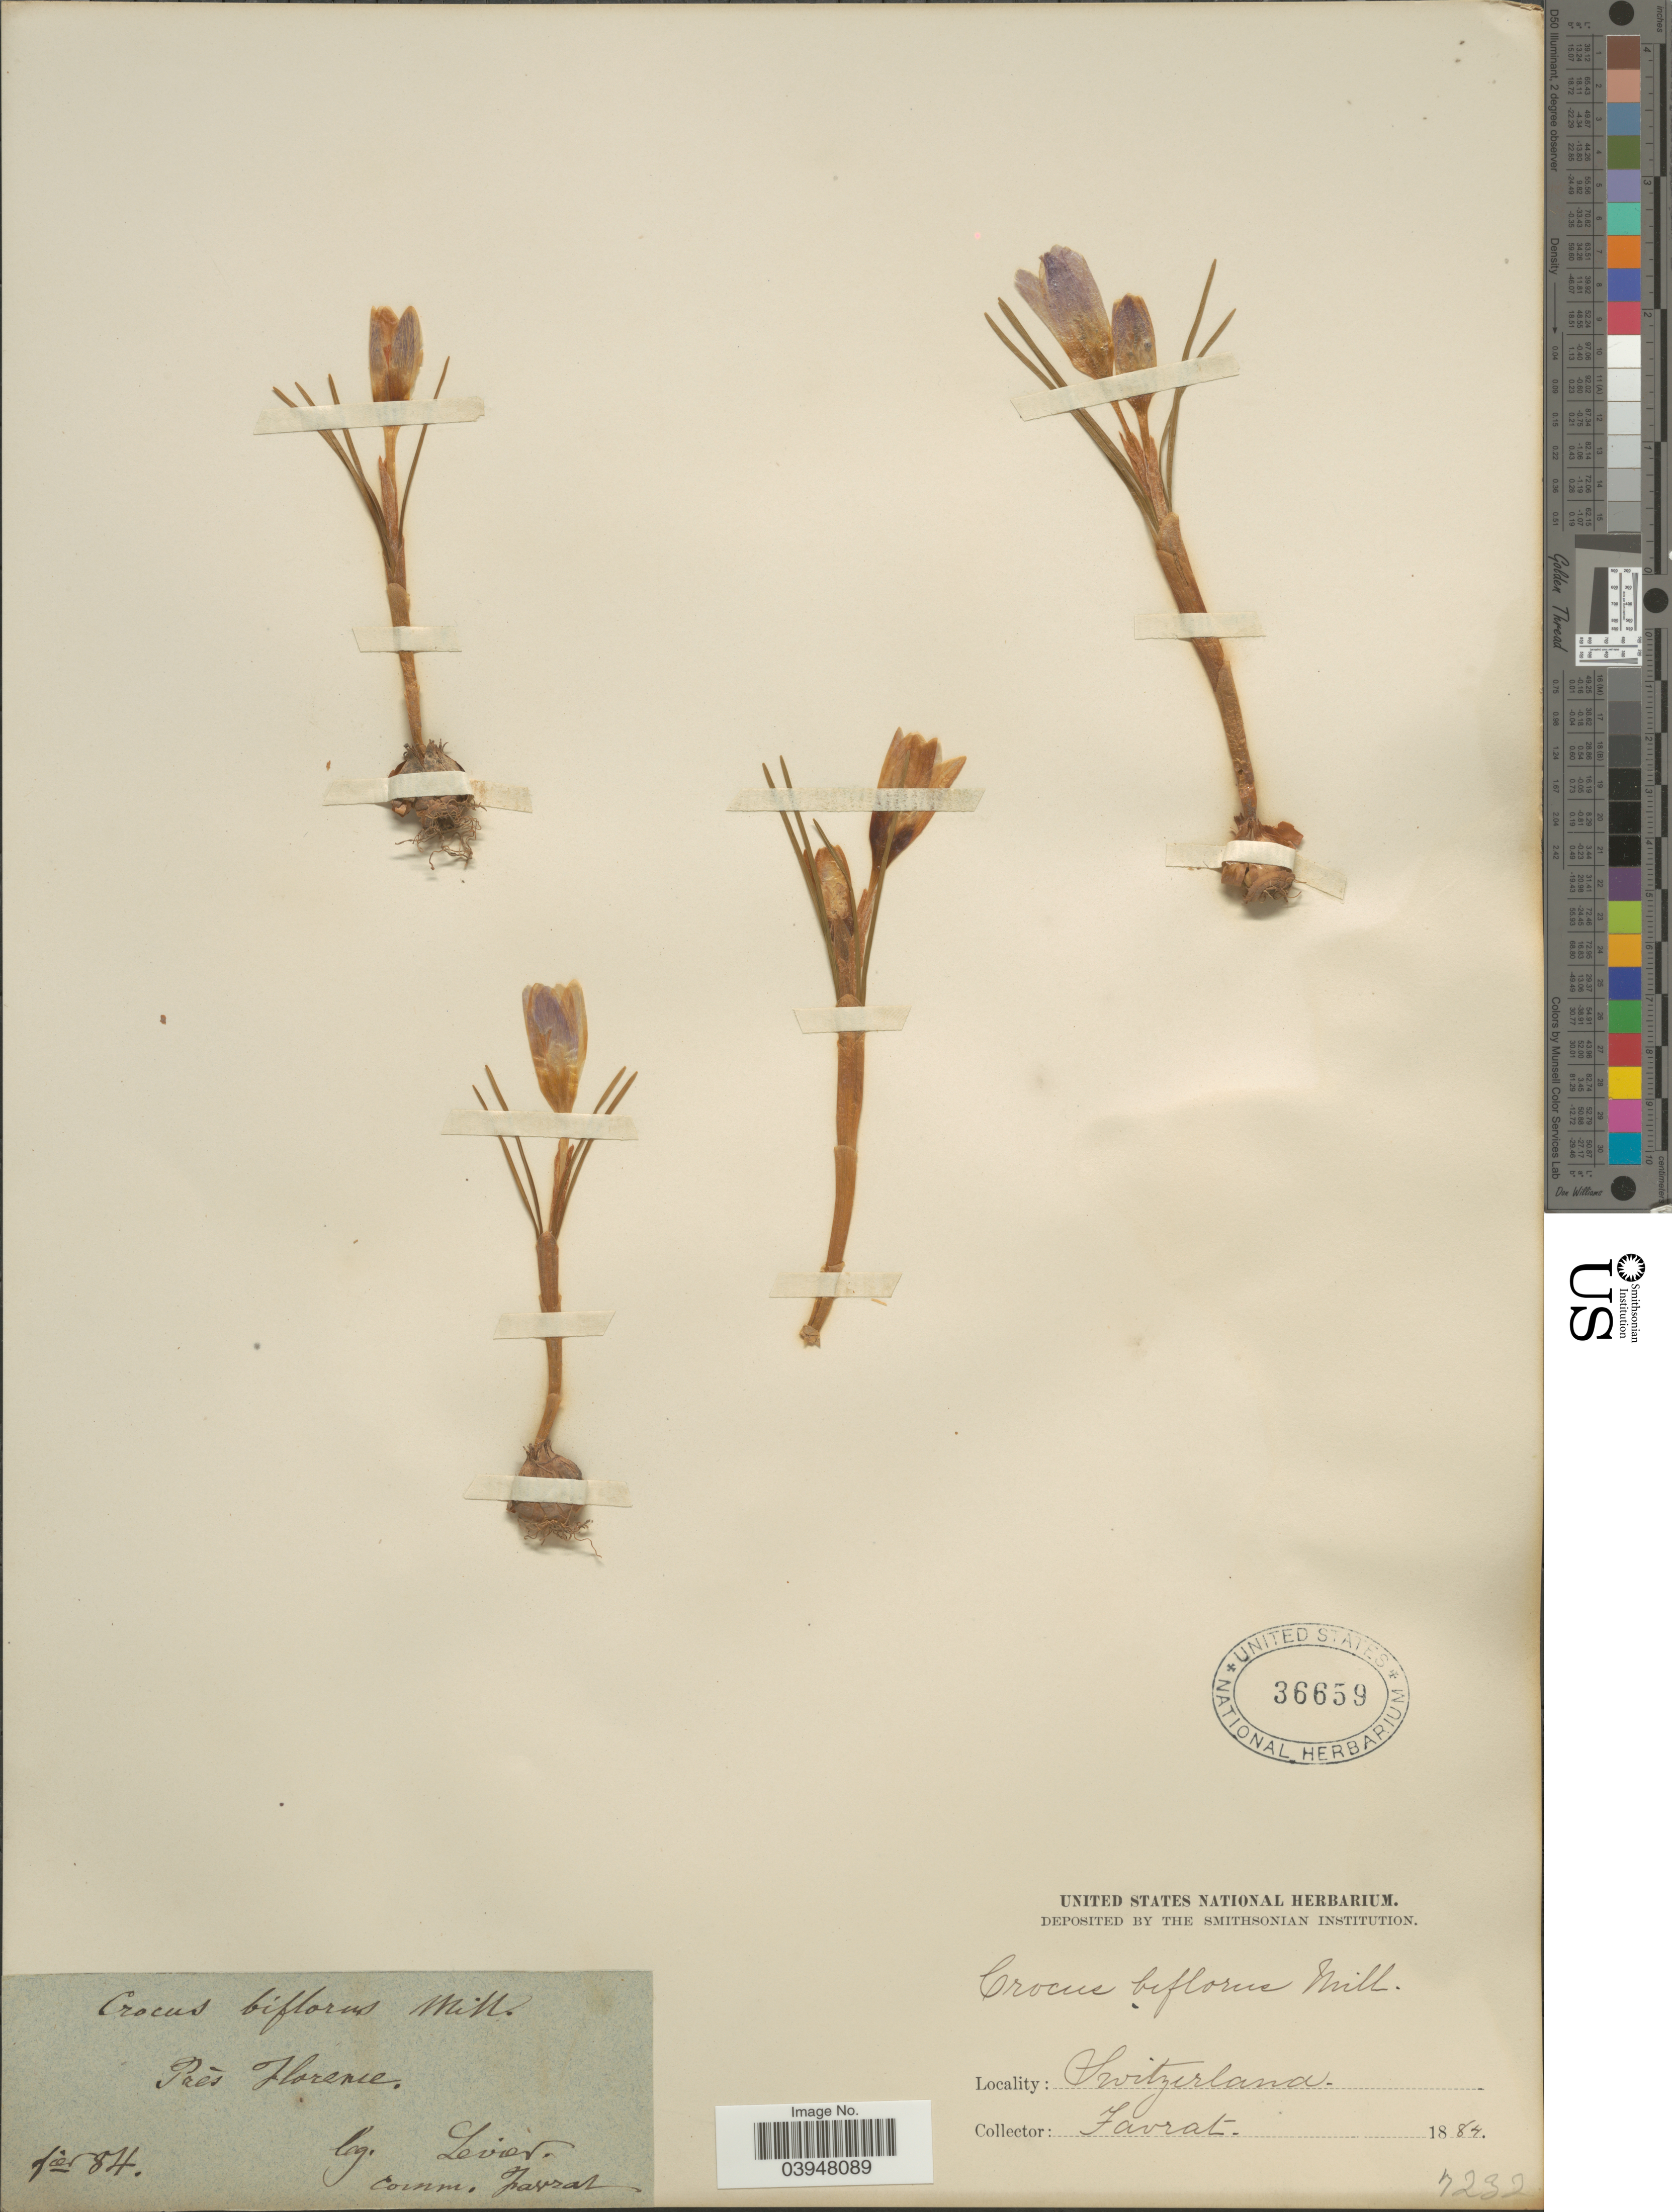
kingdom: Plantae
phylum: Tracheophyta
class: Liliopsida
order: Asparagales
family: Iridaceae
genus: Crocus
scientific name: Crocus biflorus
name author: Mill.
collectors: Levier & L. Favrat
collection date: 1884-02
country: Switzerland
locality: Prés Florence.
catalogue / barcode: US 36659